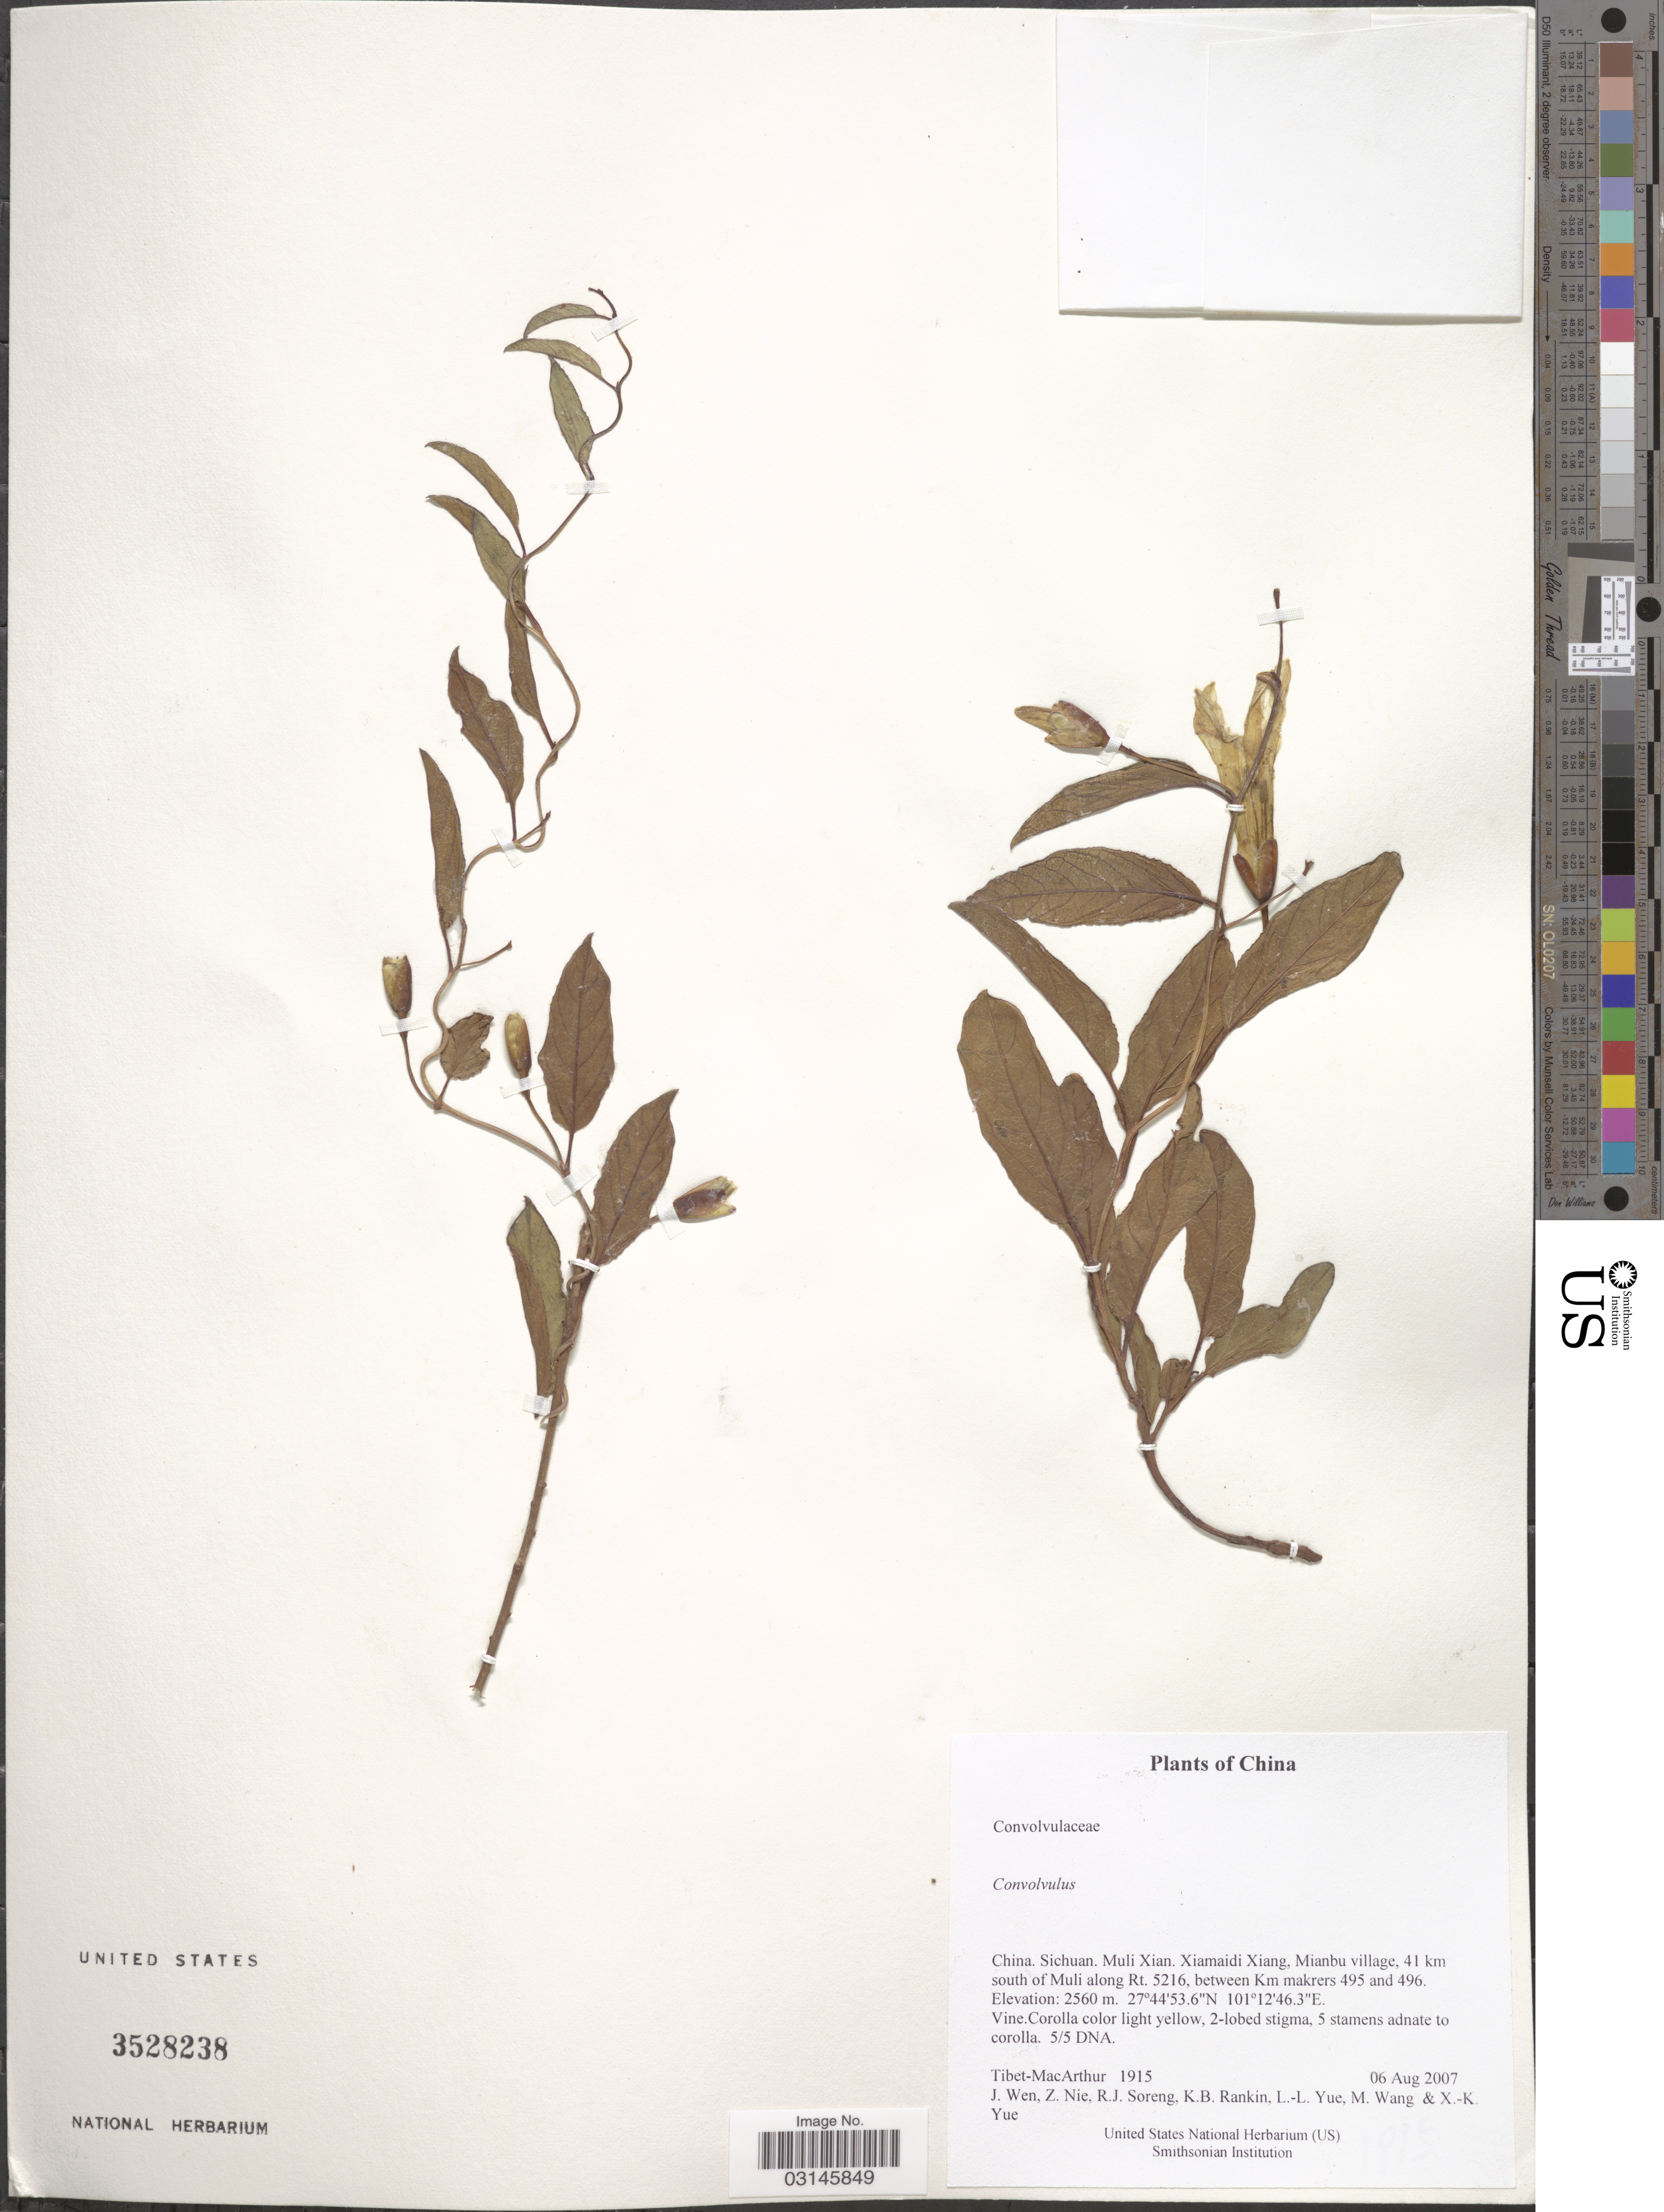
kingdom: Plantae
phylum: Tracheophyta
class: Magnoliopsida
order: Solanales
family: Convolvulaceae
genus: Convolvulus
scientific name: Convolvulus sp.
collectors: Tibet-MacArthur, J. Wen, Z. Nie, R. J. Soreng & et al.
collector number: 1915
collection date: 2007-08-06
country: China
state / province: Sichuan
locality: Muli Xian. Xiamaidi Xiang, Mianbu village, 41 km south of Muli along Rt. 5216, between Km makrers 495 and 496.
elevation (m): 2560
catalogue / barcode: US 3528238